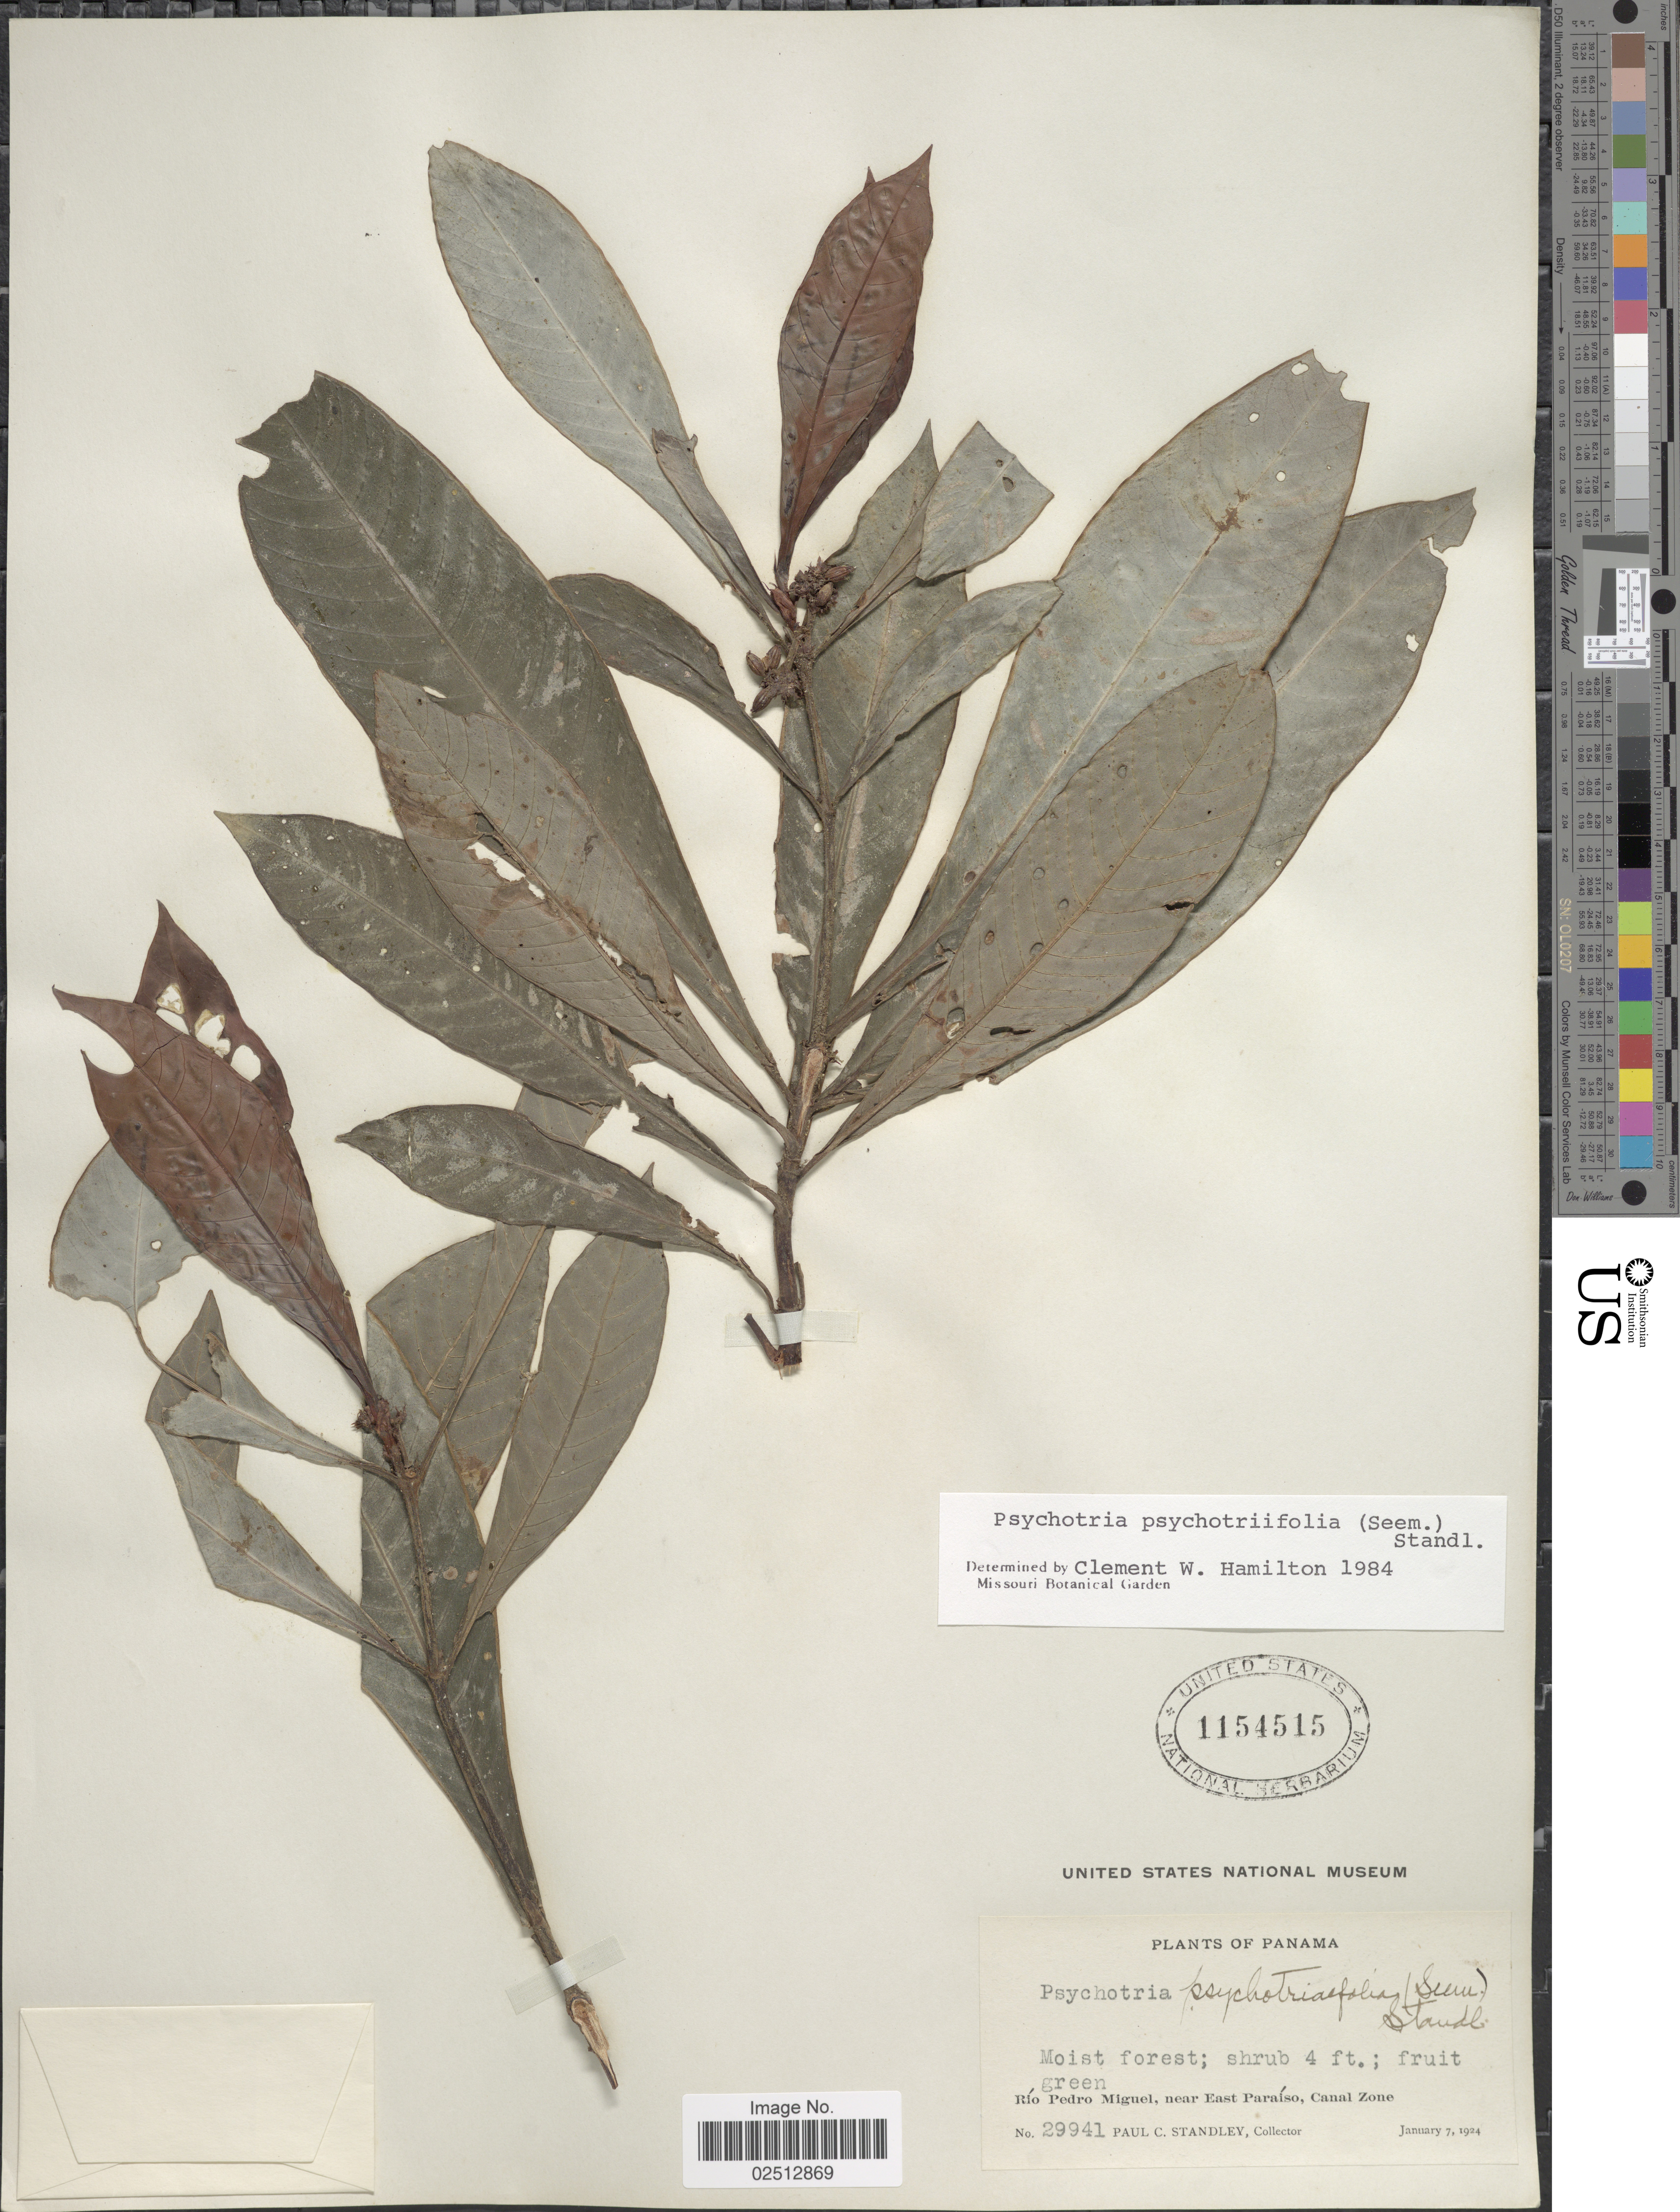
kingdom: Plantae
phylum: Tracheophyta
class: Magnoliopsida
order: Gentianales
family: Rubiaceae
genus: Psychotria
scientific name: Psychotria psychotriaefolia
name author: (Seem.) Standl.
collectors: P. C. Standley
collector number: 29941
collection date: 1924-01-07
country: Panama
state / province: Colón / Panamá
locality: Rio Pedro Miguel, near East Paraiso, Canal Zone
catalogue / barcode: US 1154515